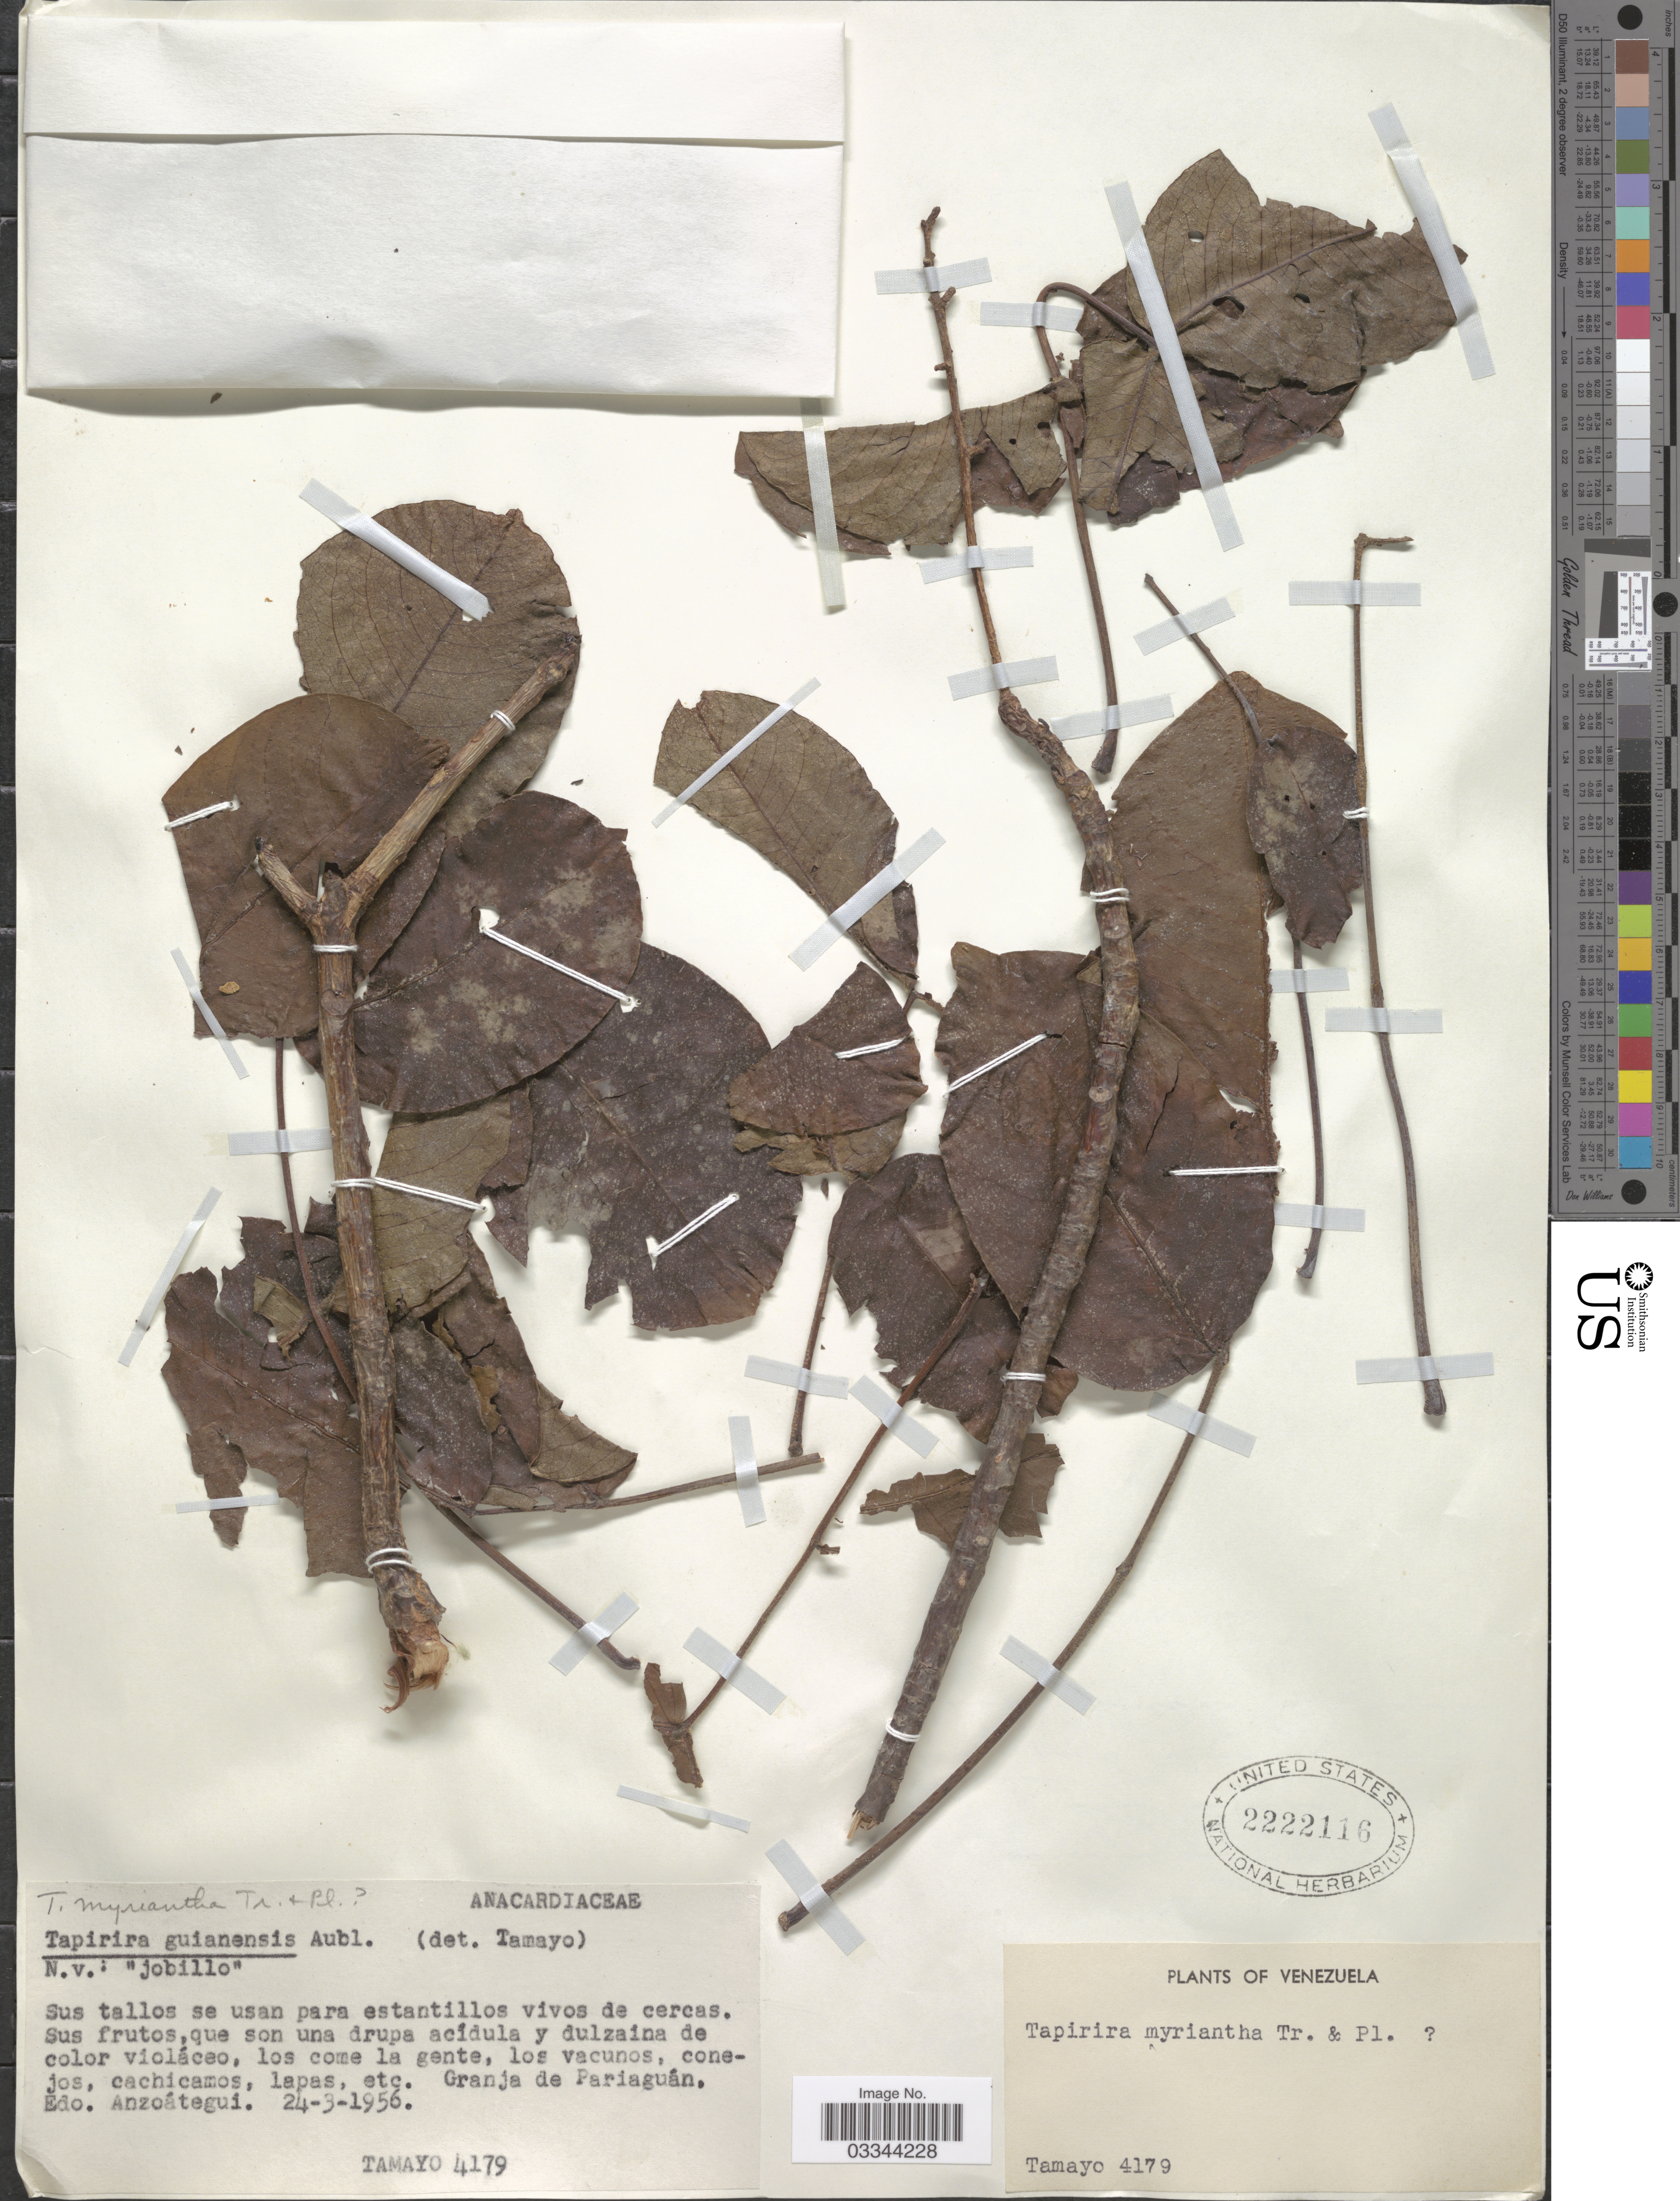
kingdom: Plantae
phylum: Tracheophyta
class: Magnoliopsida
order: Sapindales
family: Anacardiaceae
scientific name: Uniostium velutinifolium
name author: (R.S. Cowan) J.D. Mitch. & Daly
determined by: Mitchell, J. D.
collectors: -. Tamayo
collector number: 4179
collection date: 1956-03-24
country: Venezuela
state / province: Anzoategui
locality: Granja de Pariaguán.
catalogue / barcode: US 2222116